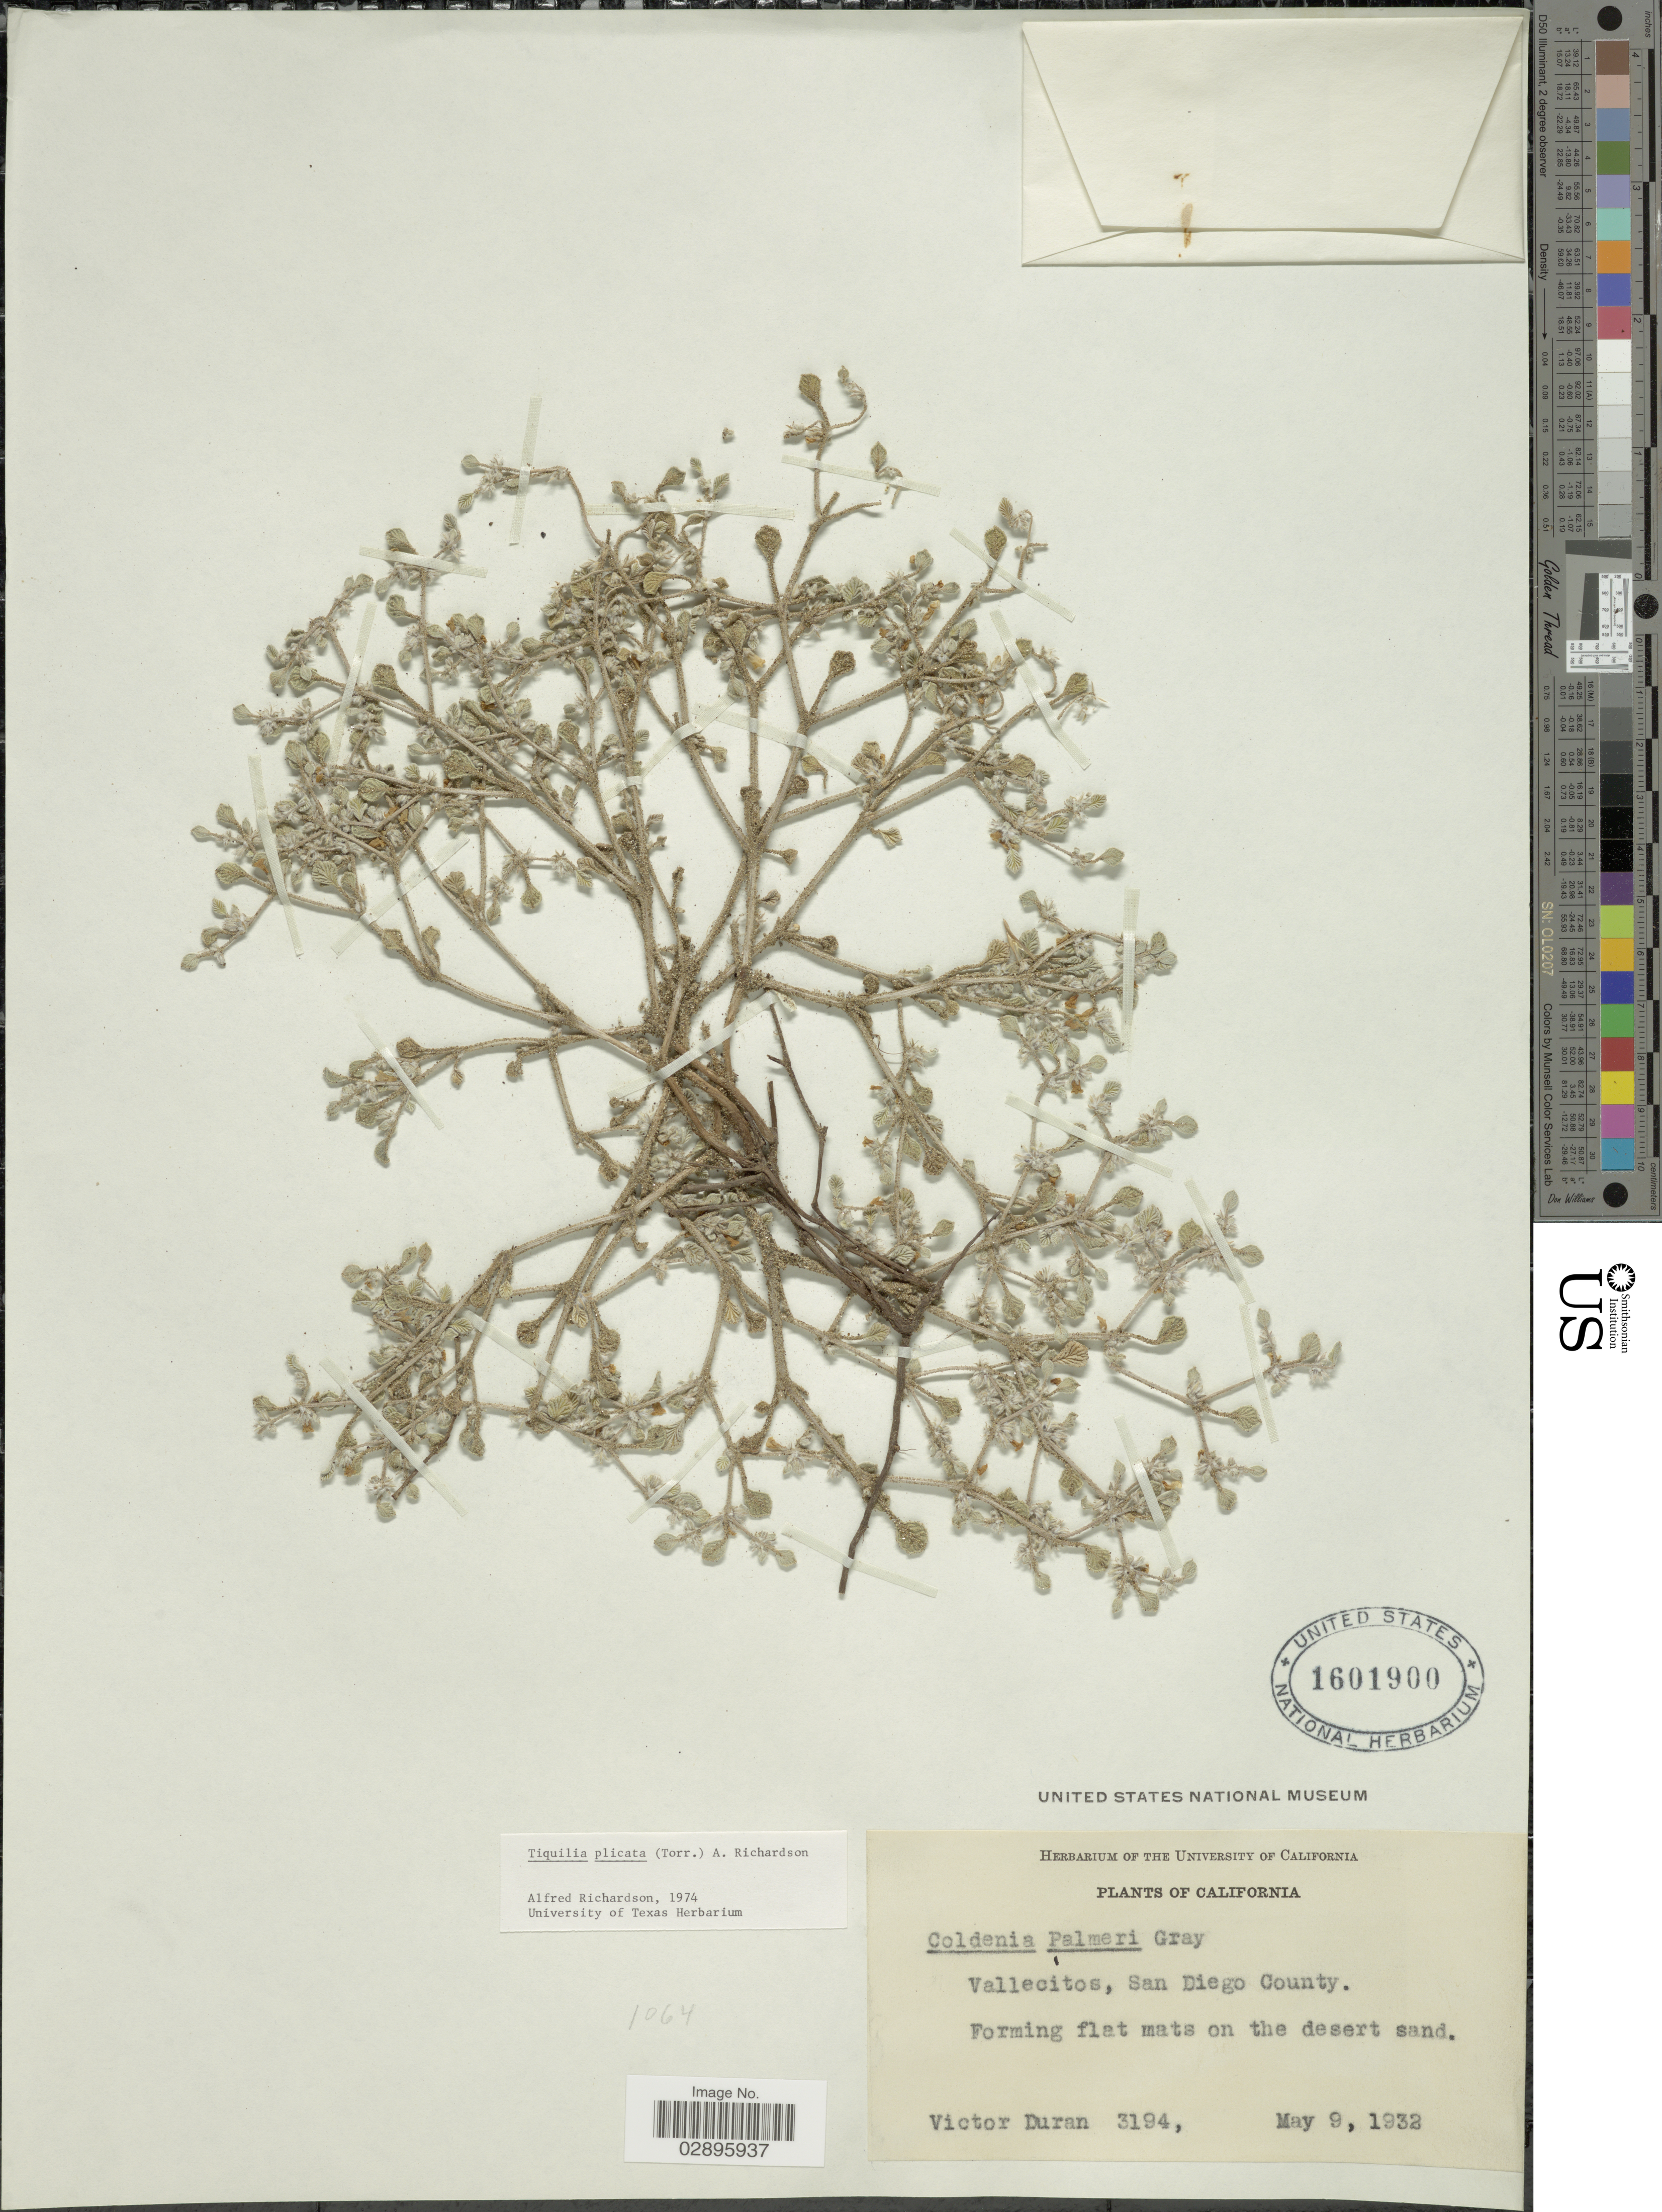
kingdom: Plantae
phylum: Tracheophyta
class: Magnoliopsida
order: Boraginales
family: Ehretiaceae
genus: Tiquilia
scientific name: Tiquilia plicata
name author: Torr.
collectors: V. Duran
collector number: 3194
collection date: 1932-05-09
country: United States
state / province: California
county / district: San Diego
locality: Vallecitos, San Diego County.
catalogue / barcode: US 1601900